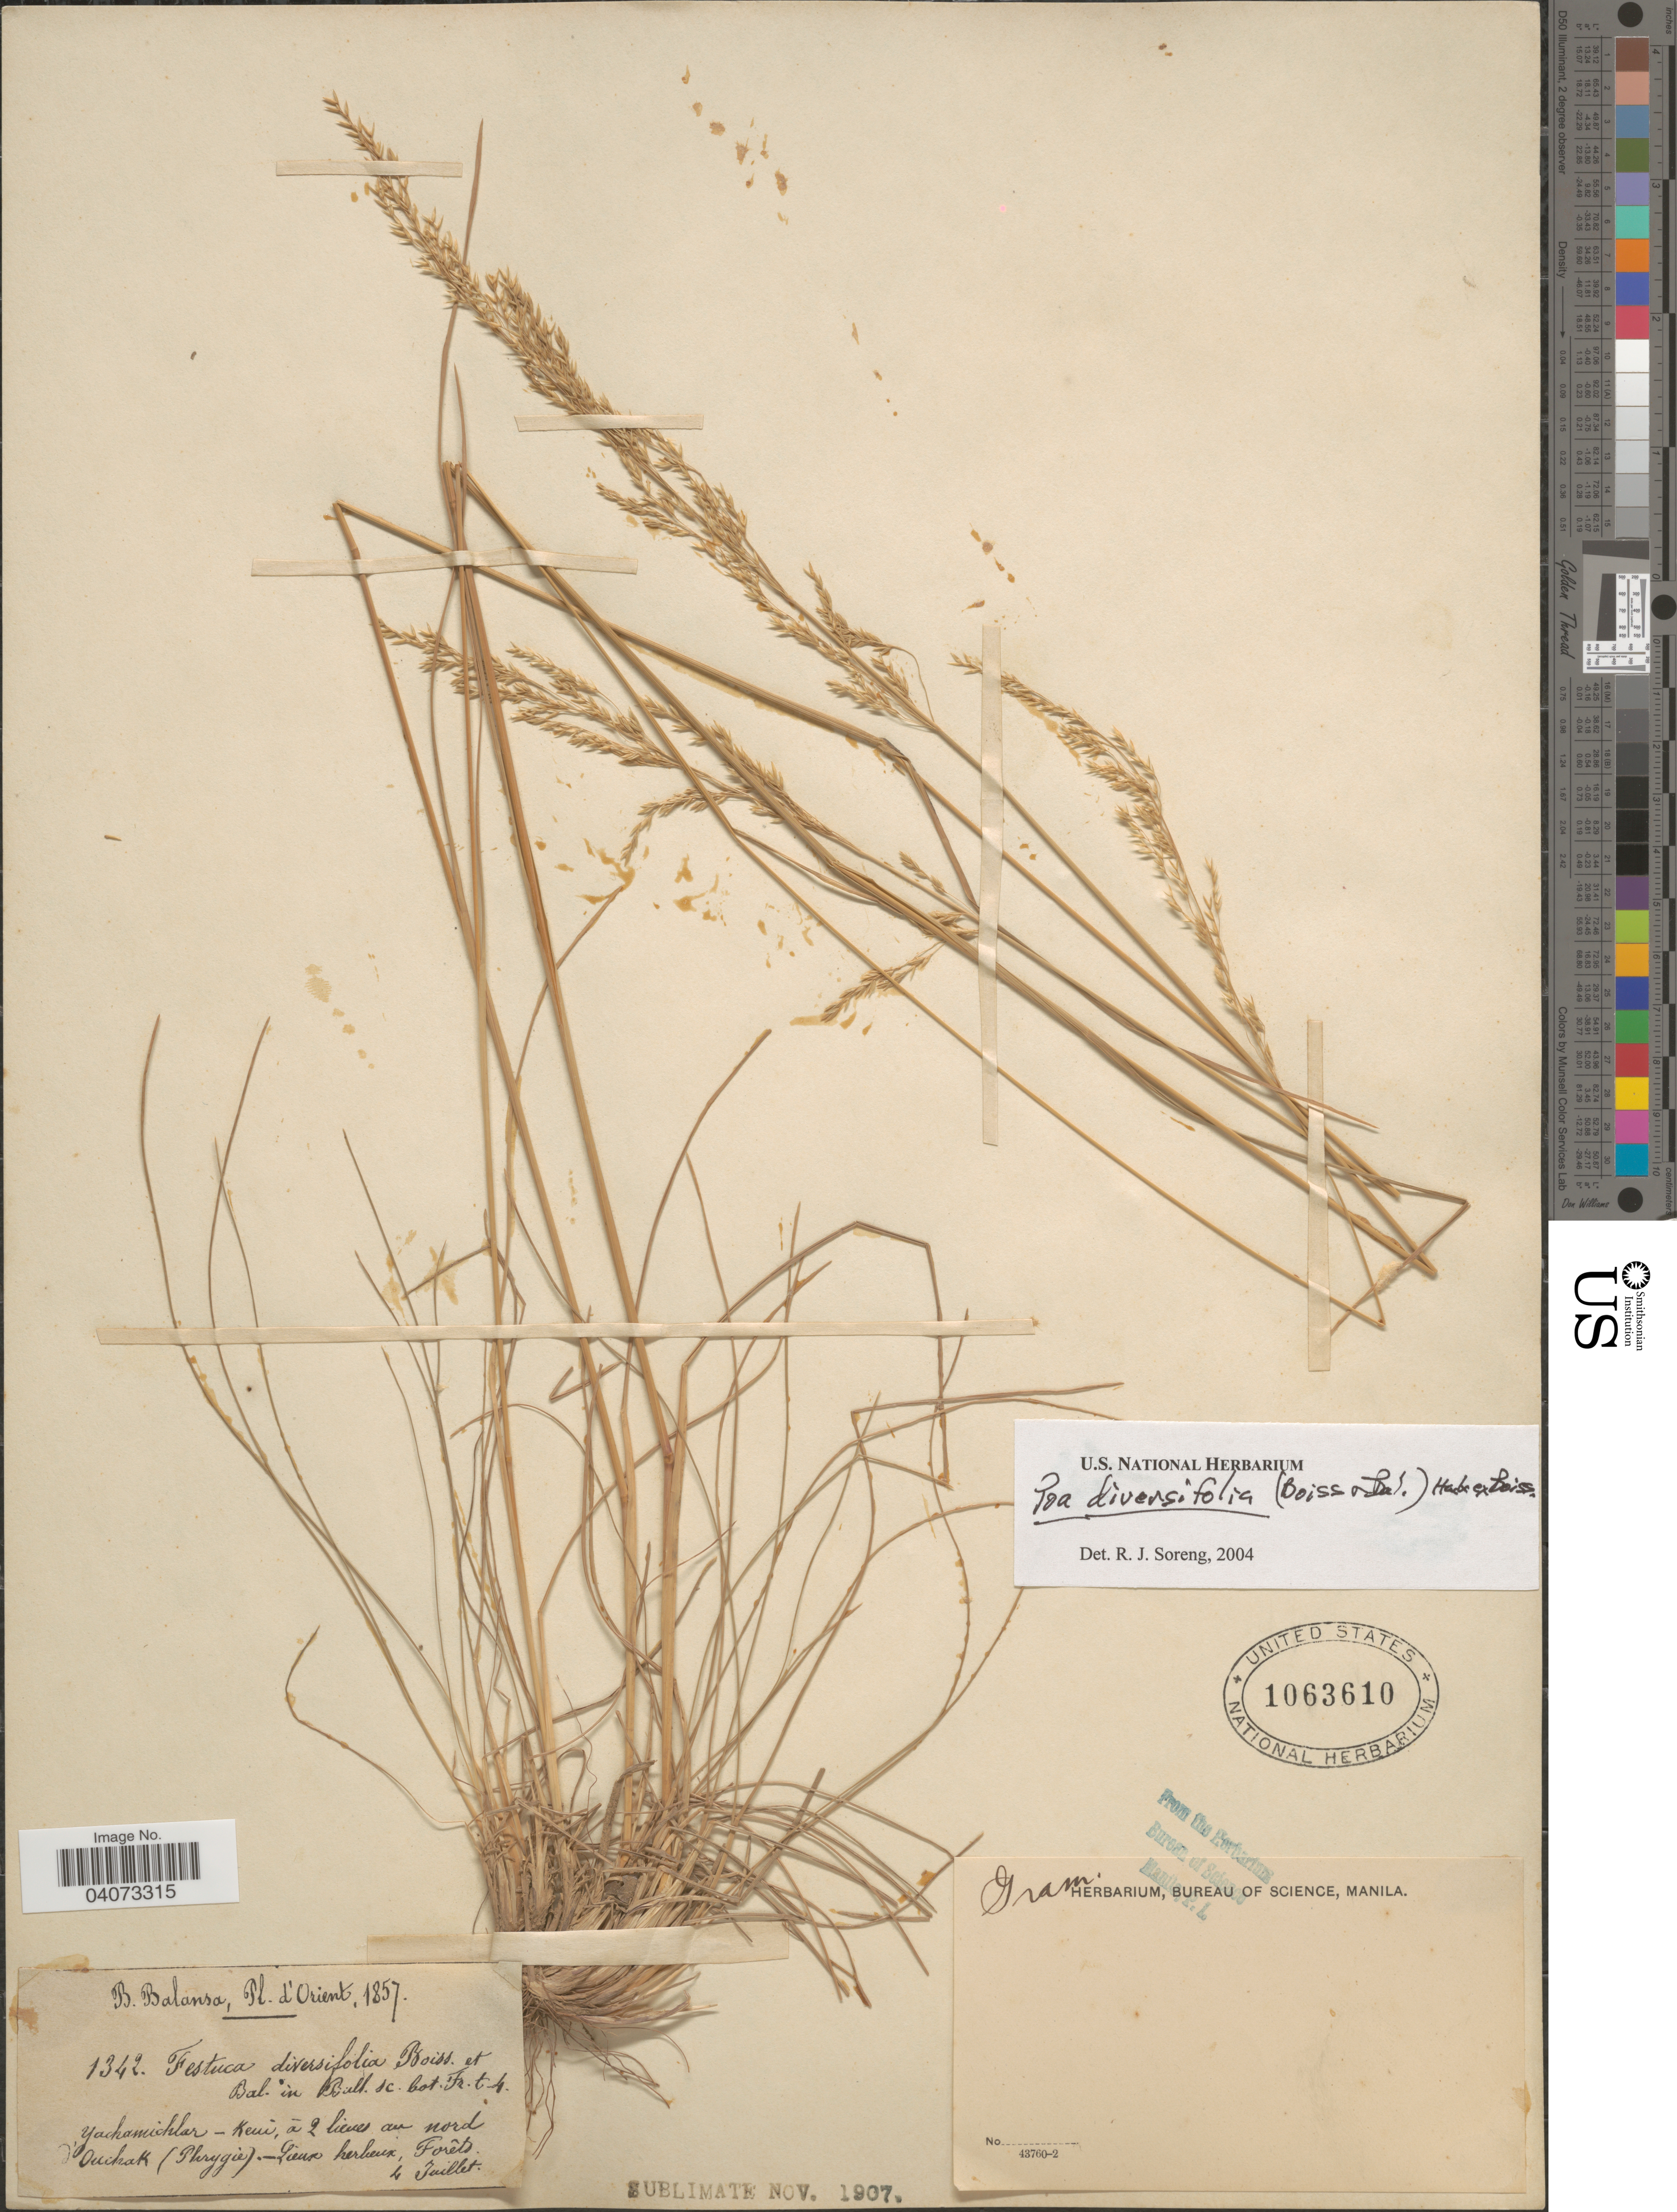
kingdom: Plantae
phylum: Tracheophyta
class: Liliopsida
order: Poales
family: Poaceae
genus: Poa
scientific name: Poa diversifolia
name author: (Boiss. & Balansa) Hack. ex Boiss.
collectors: B. Balansa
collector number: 1342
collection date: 1857-07-04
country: Turkey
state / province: Usak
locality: Orient. Yachamichlar - Keni, à 2 lieux au nord Ouchak (Phrygie).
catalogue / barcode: US 1063610